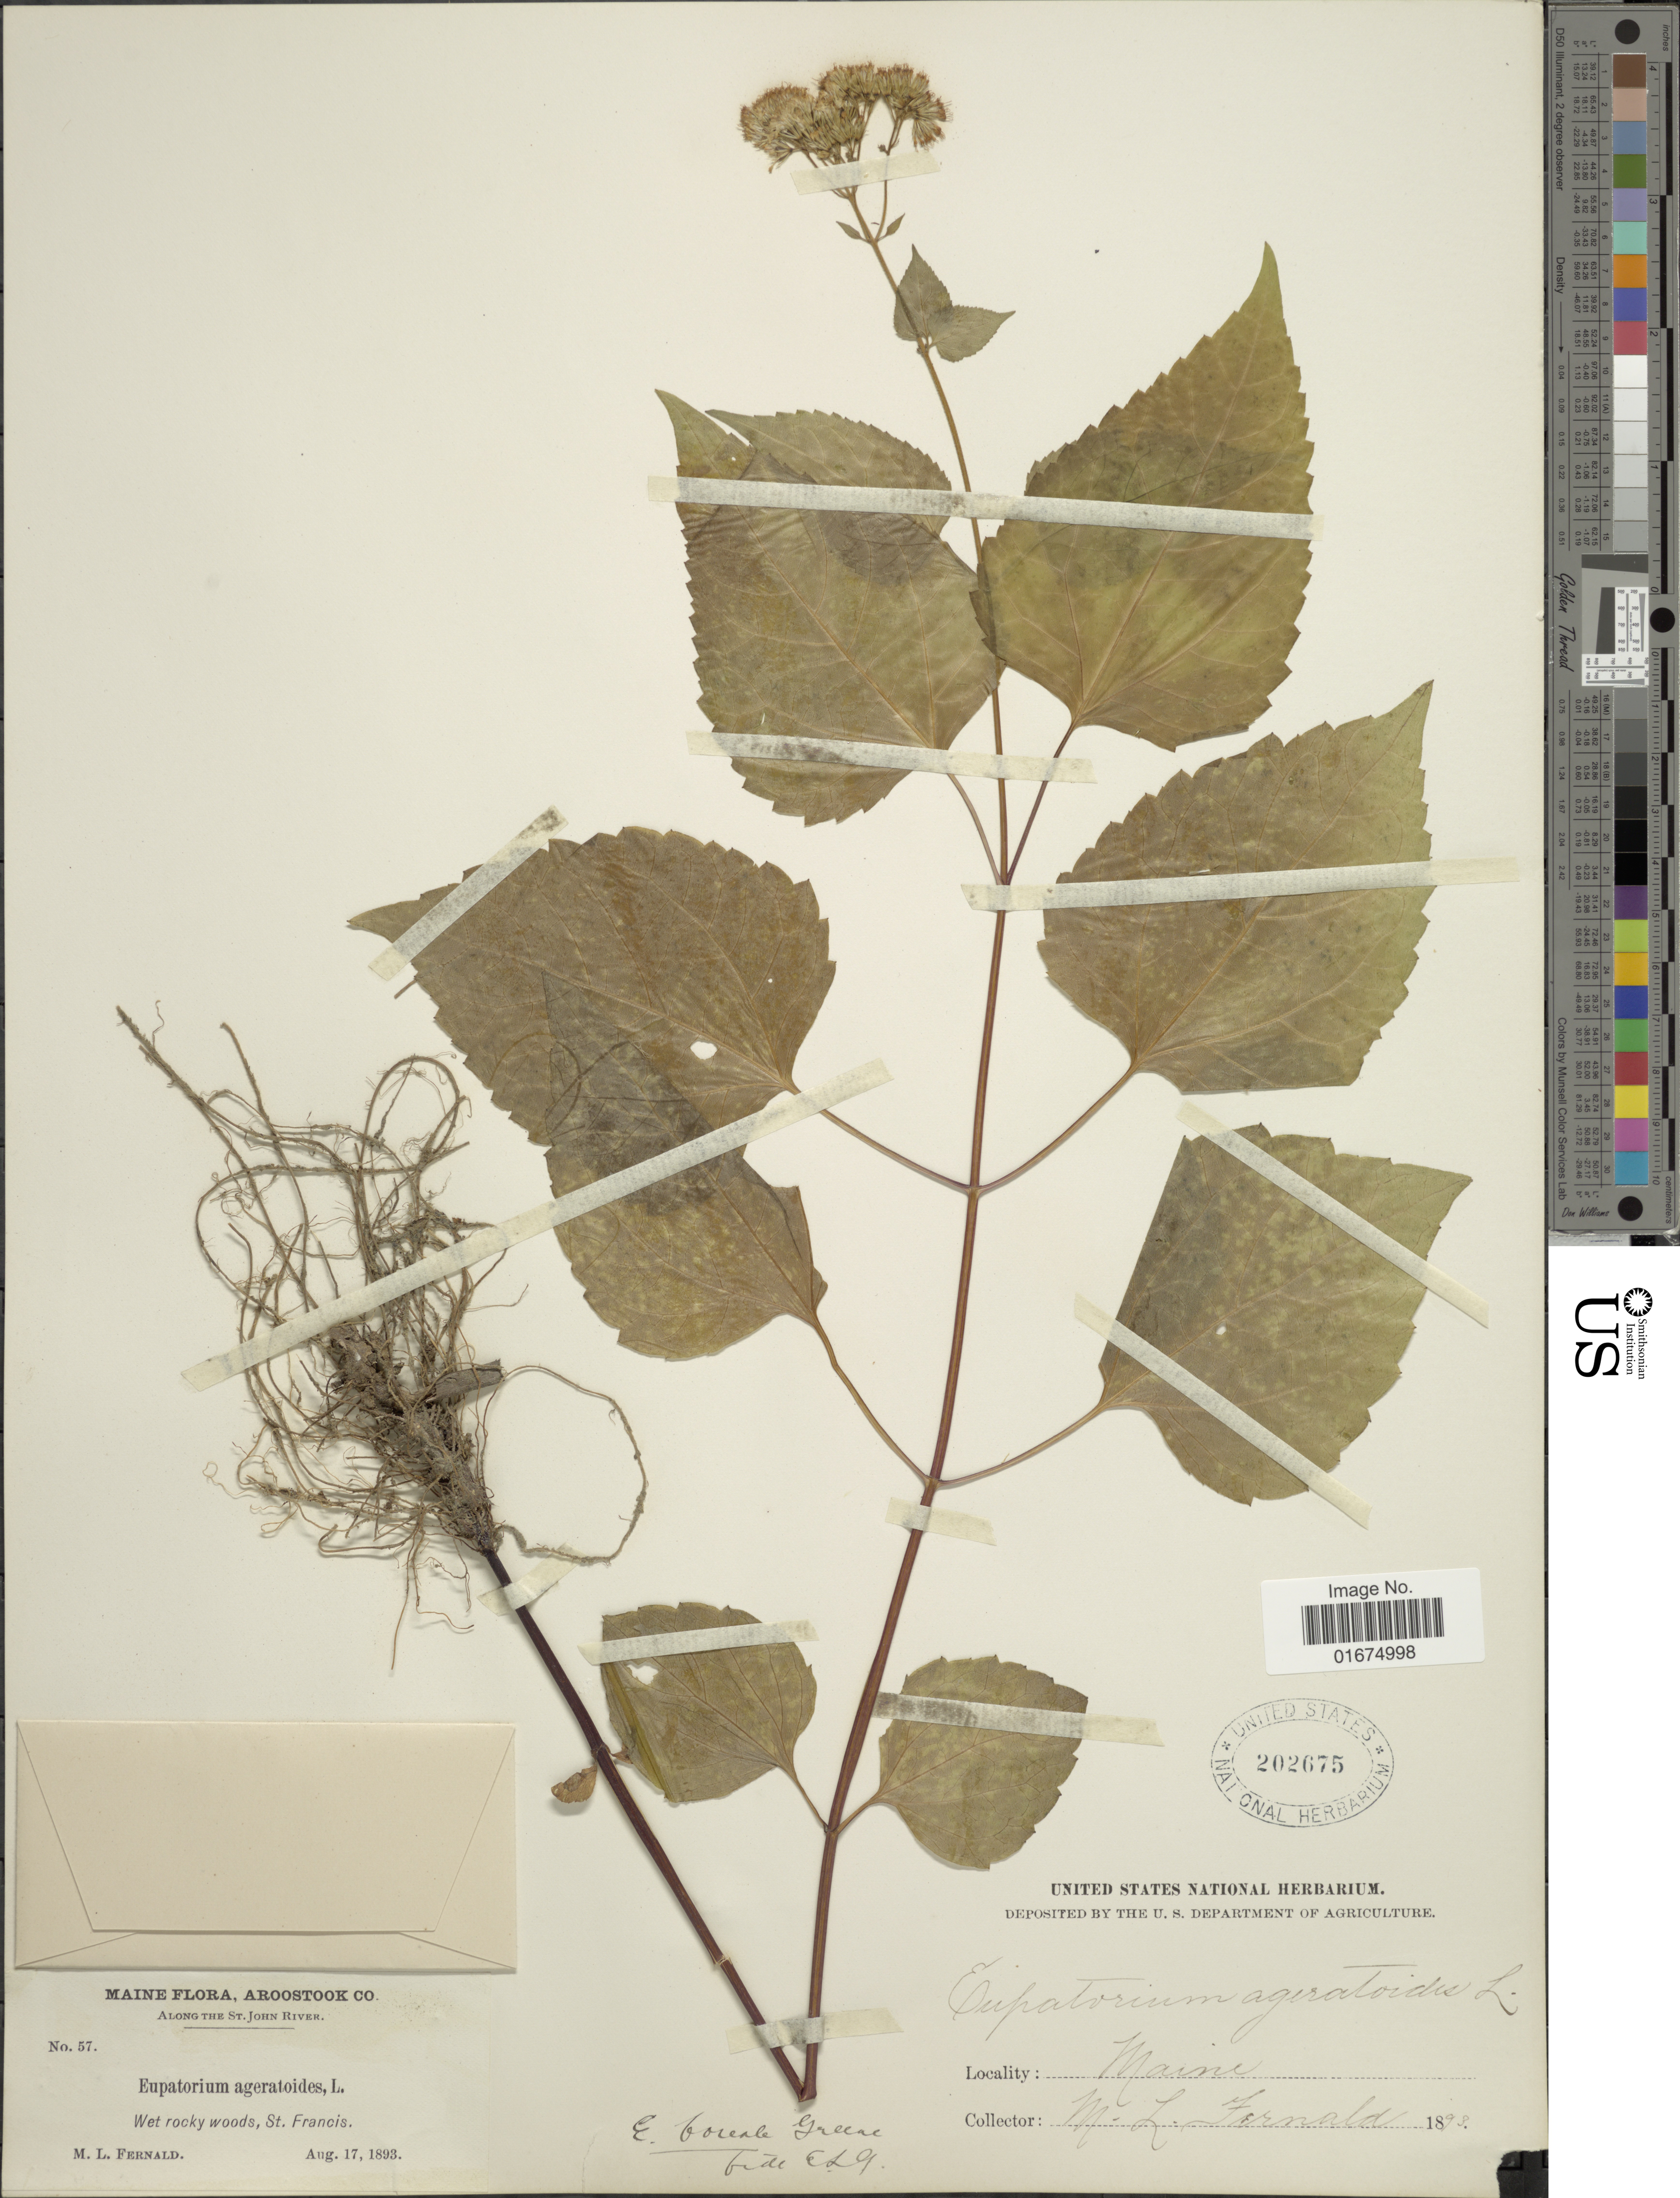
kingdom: Plantae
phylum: Tracheophyta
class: Magnoliopsida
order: Asterales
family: Asteraceae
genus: Ageratina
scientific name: Ageratina altissima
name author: (L.) R.M. King & H. Rob.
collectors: M. L. Fernald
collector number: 57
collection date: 1893-08-17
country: United States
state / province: Maine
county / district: Aroostook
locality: Along the St. John River, Wet rocky woods, St. Francis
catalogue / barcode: US 202675